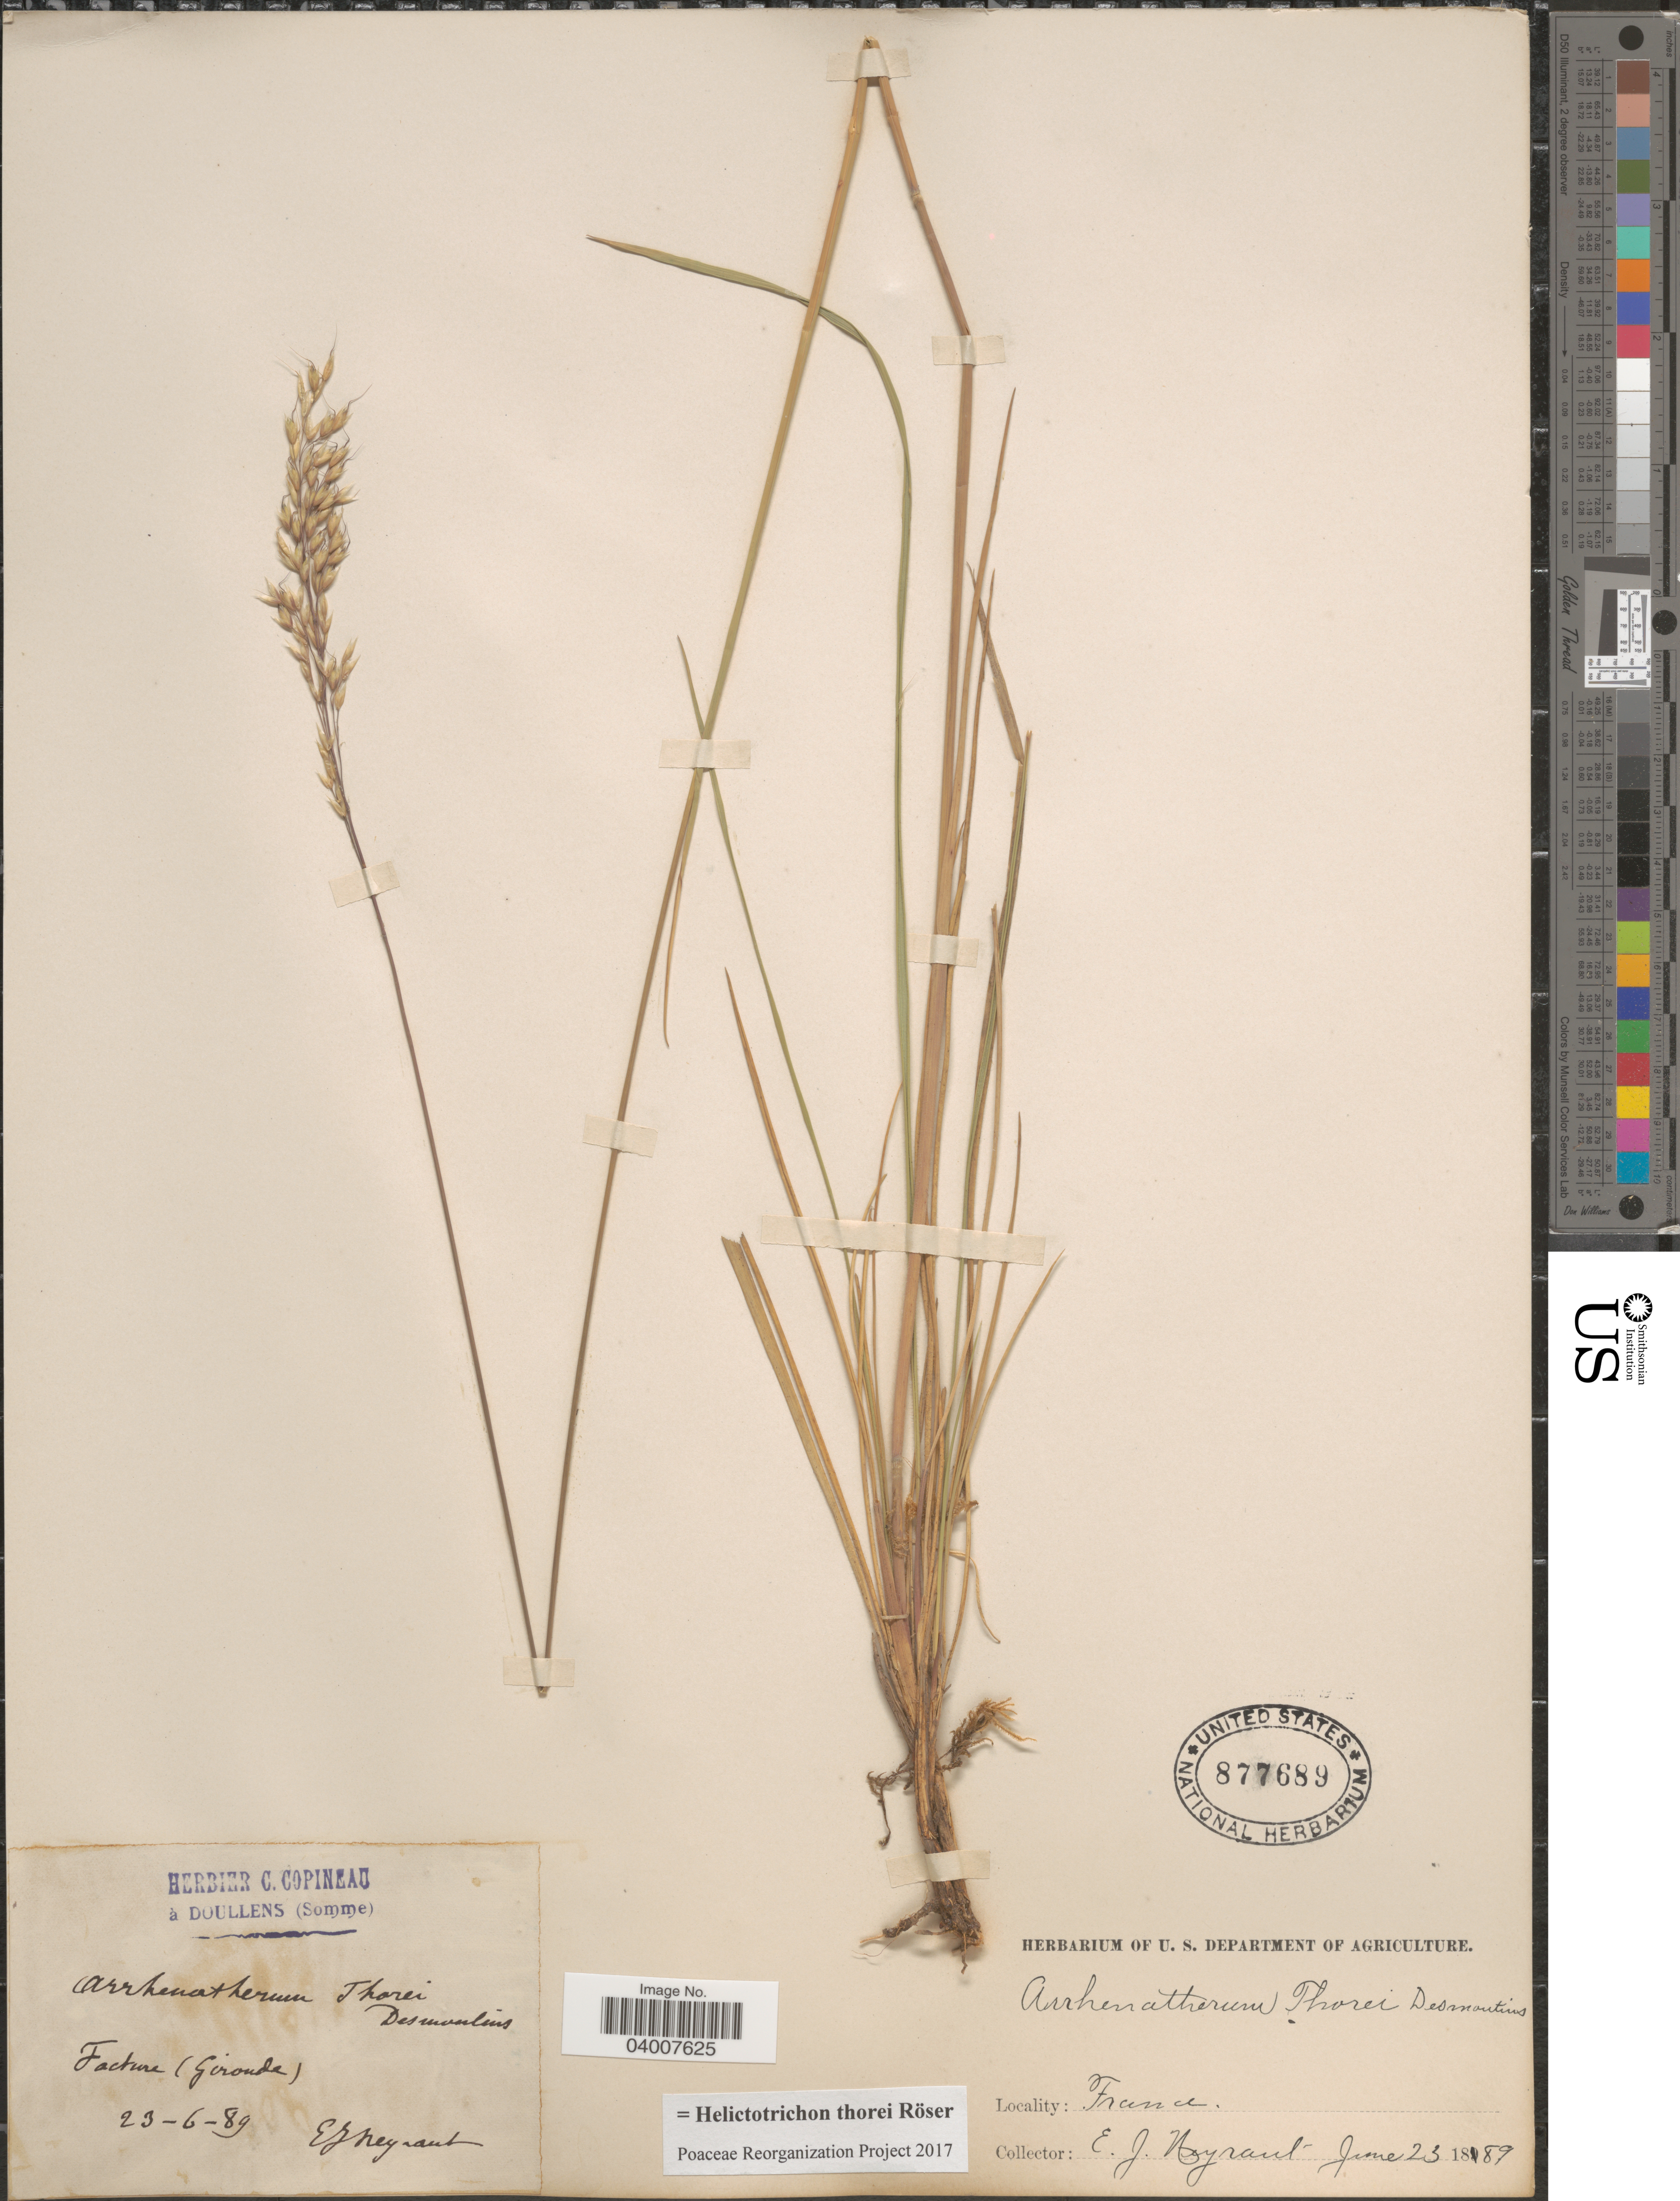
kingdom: Plantae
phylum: Tracheophyta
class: Liliopsida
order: Poales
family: Poaceae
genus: Helictotrichon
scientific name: Helictotrichon thorei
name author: Röser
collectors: E. Neyraut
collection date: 1889-06-23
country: France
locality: Facture (Gironde).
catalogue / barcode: US 877689